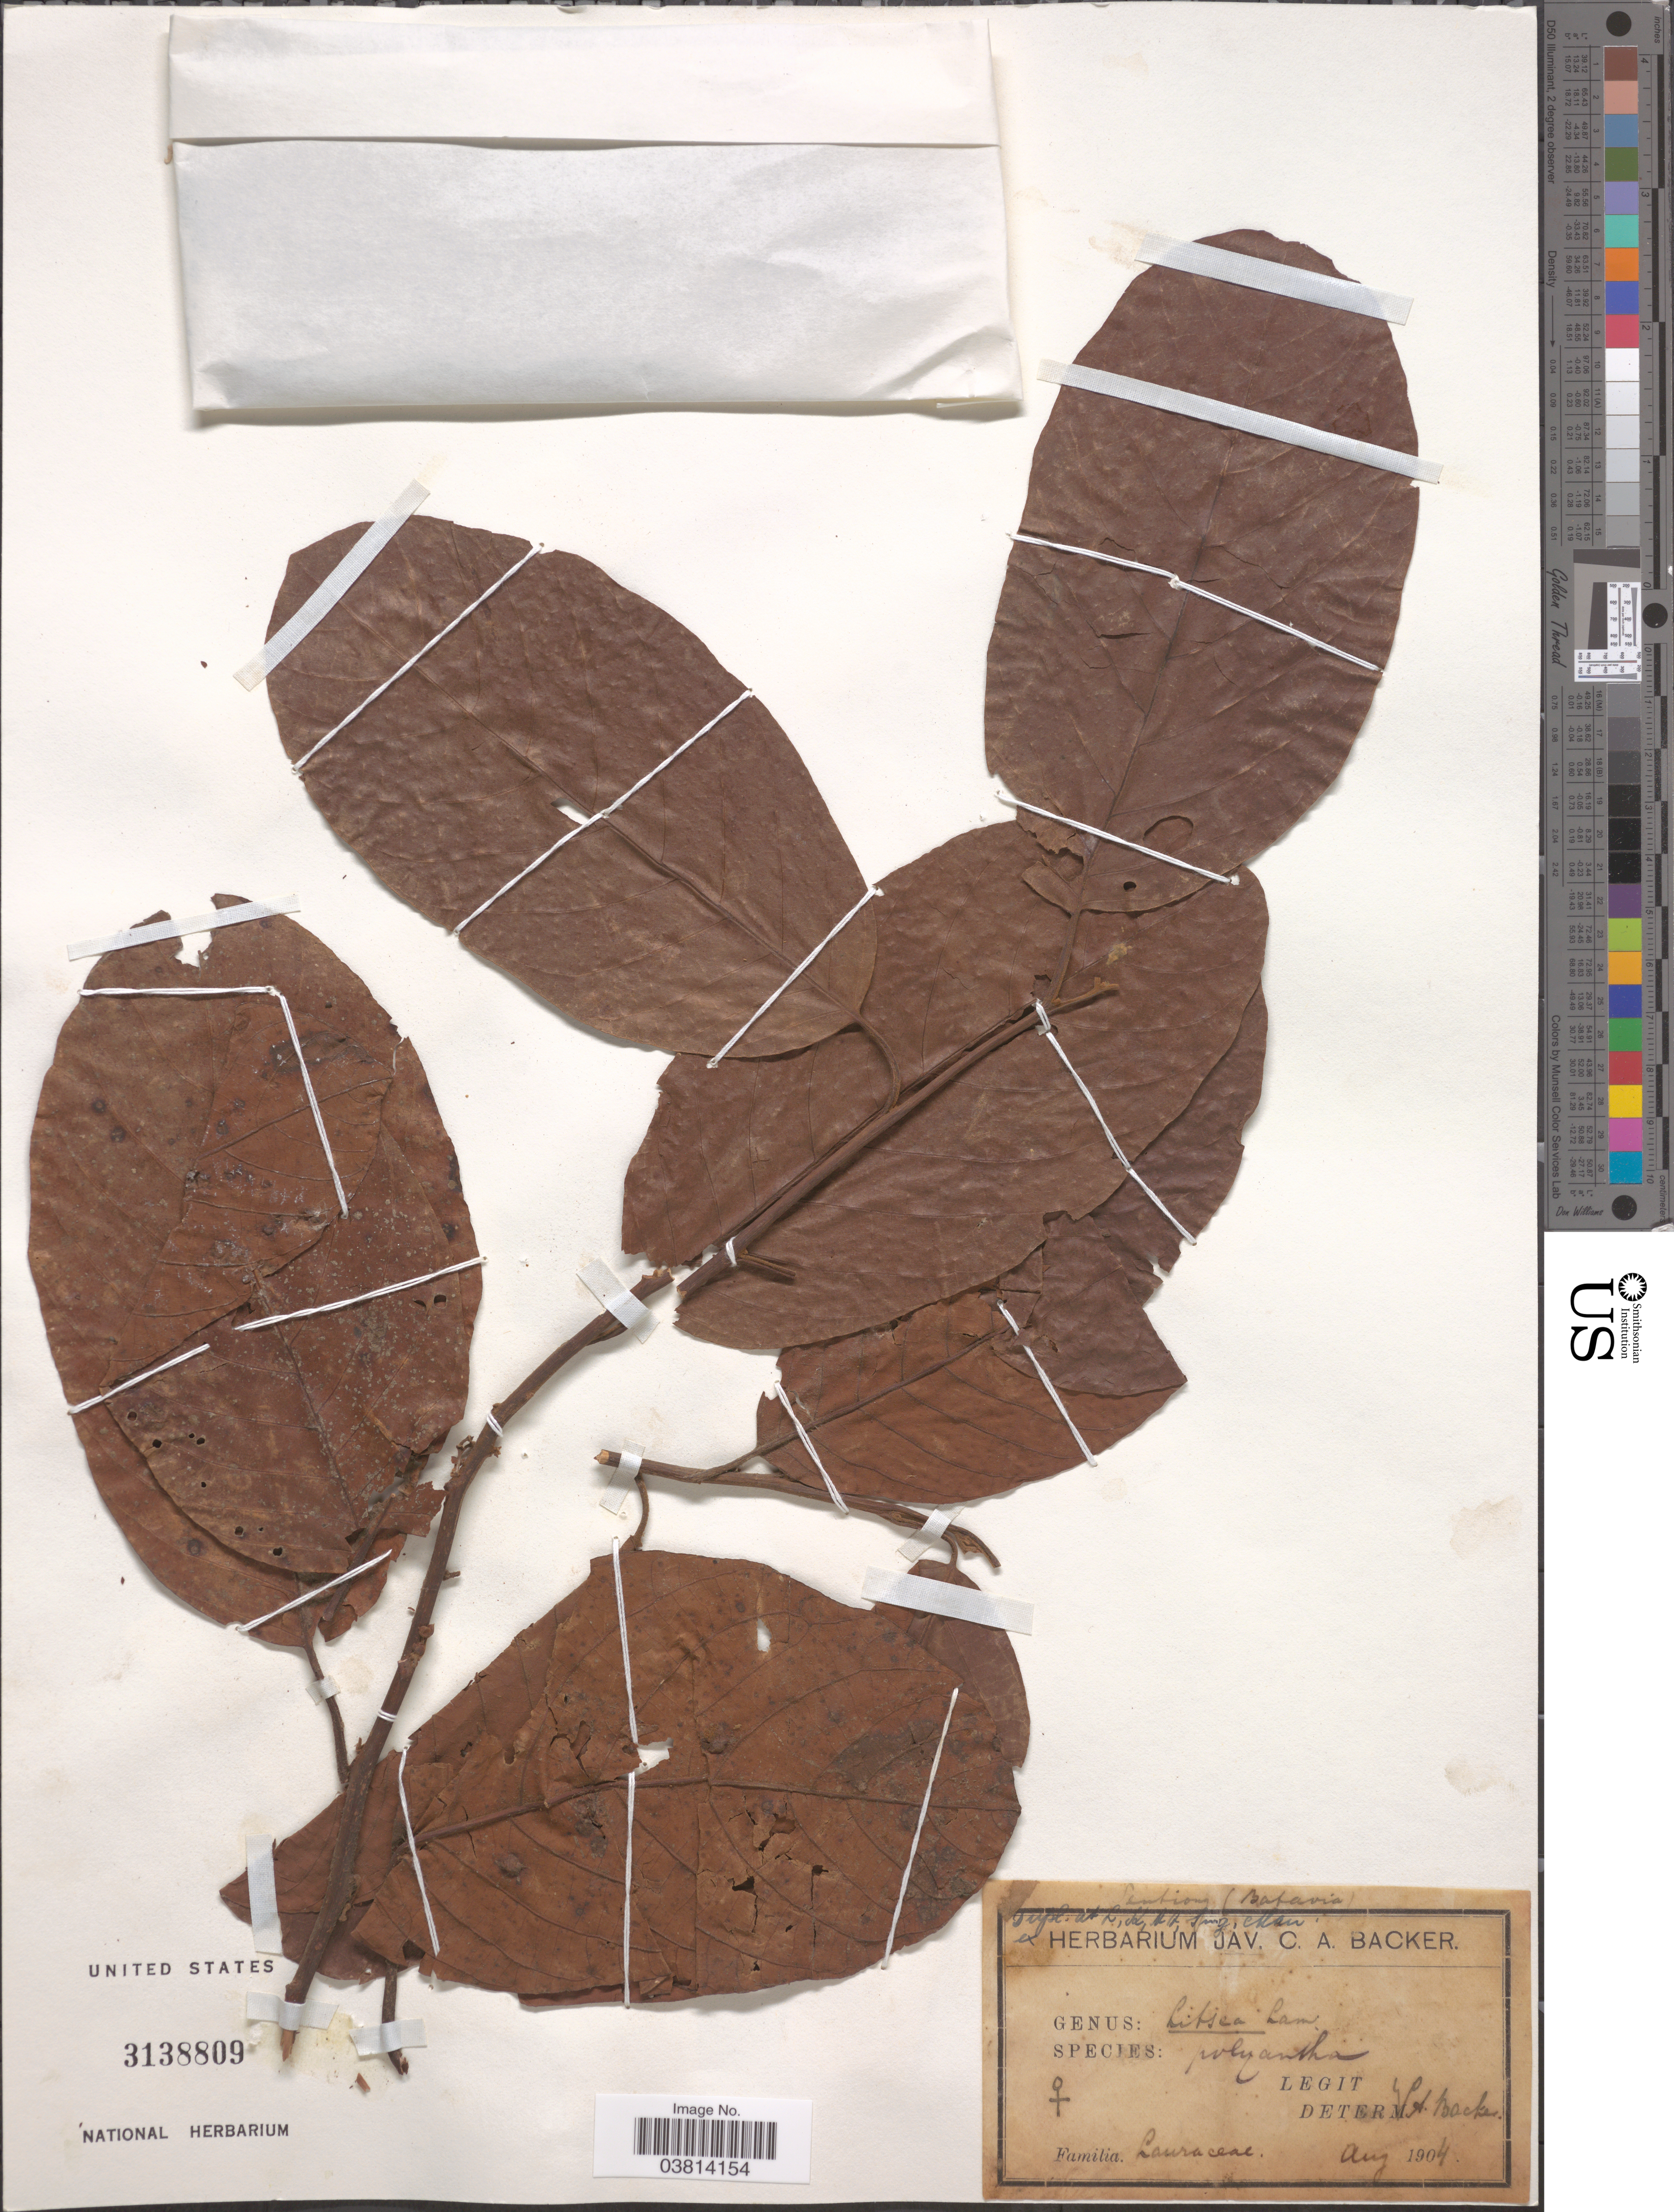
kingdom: Plantae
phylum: Tracheophyta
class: Magnoliopsida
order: Laurales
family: Lauraceae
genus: Litsea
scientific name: Litsea polyantha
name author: Juss.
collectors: C. A. Backer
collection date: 1904-08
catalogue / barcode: US 3138809